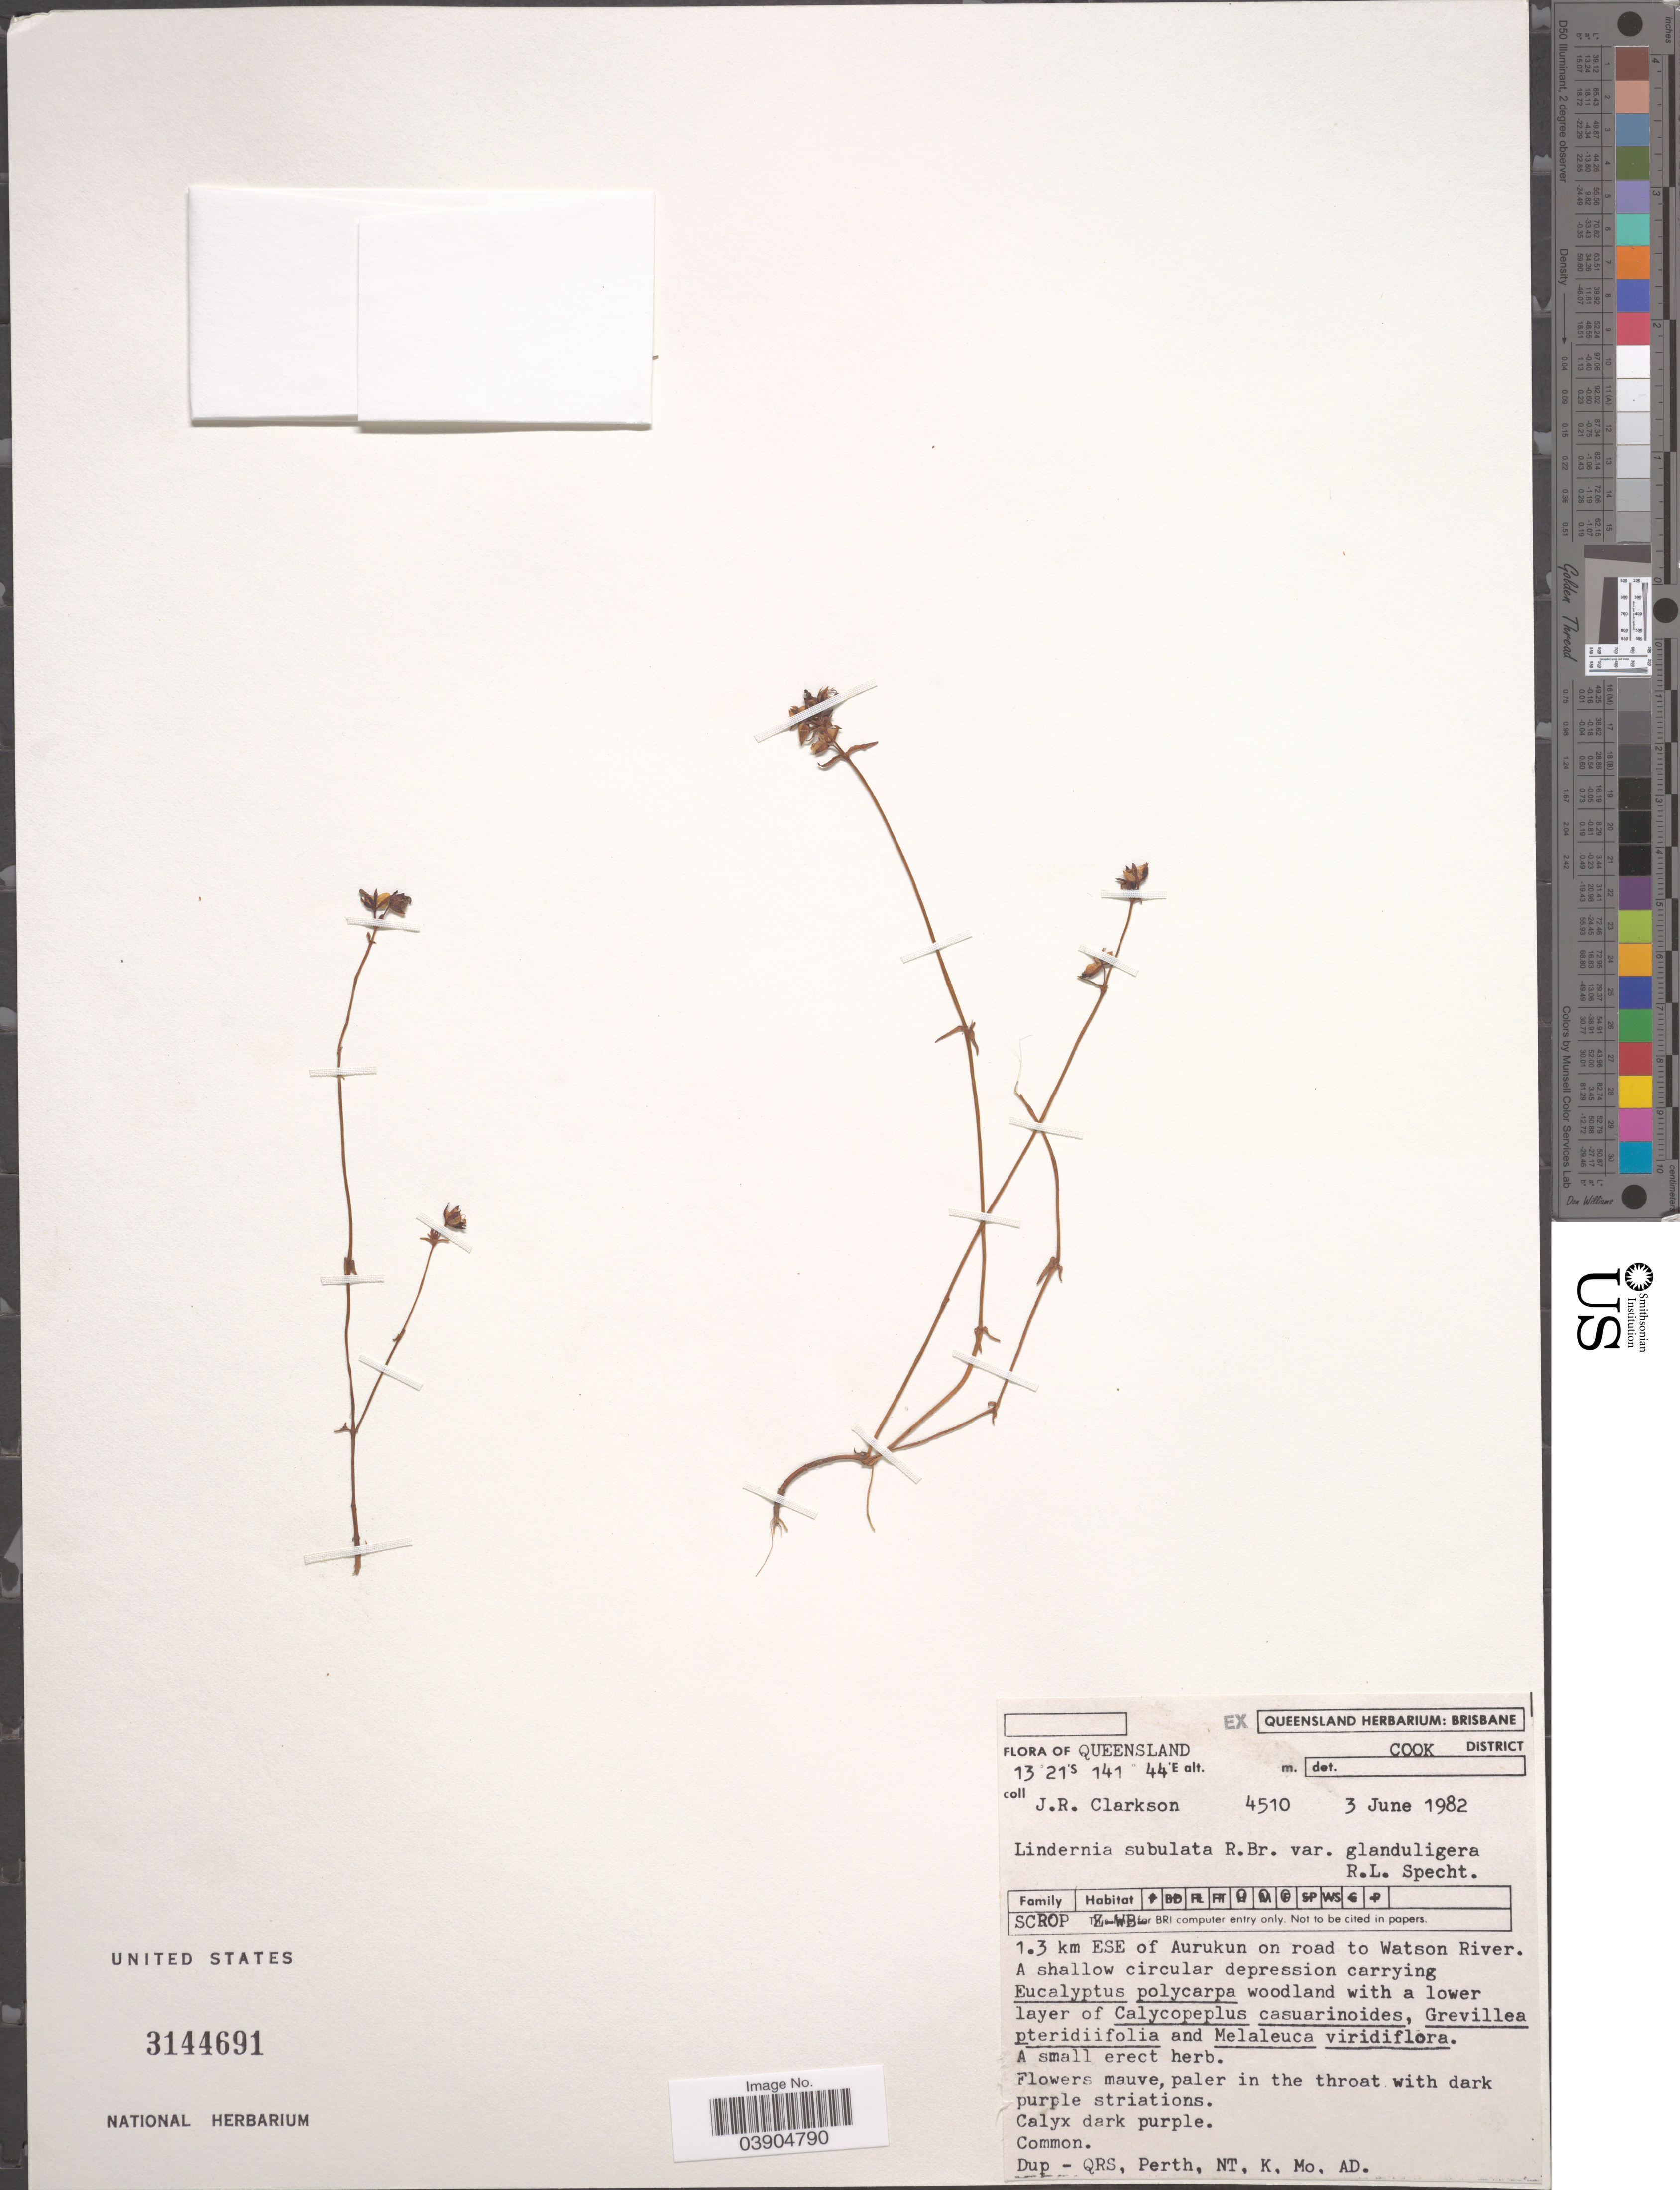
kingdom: Plantae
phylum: Tracheophyta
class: Magnoliopsida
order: Lamiales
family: Linderniaceae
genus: Lindernia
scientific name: Lindernia subulata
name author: R. Br.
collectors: J. Clarkson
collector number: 4510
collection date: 1982-06-03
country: Australia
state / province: Queensland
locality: Cook District. 1.3 km ESE of Aurukun on road to Watson River.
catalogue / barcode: US 3144691